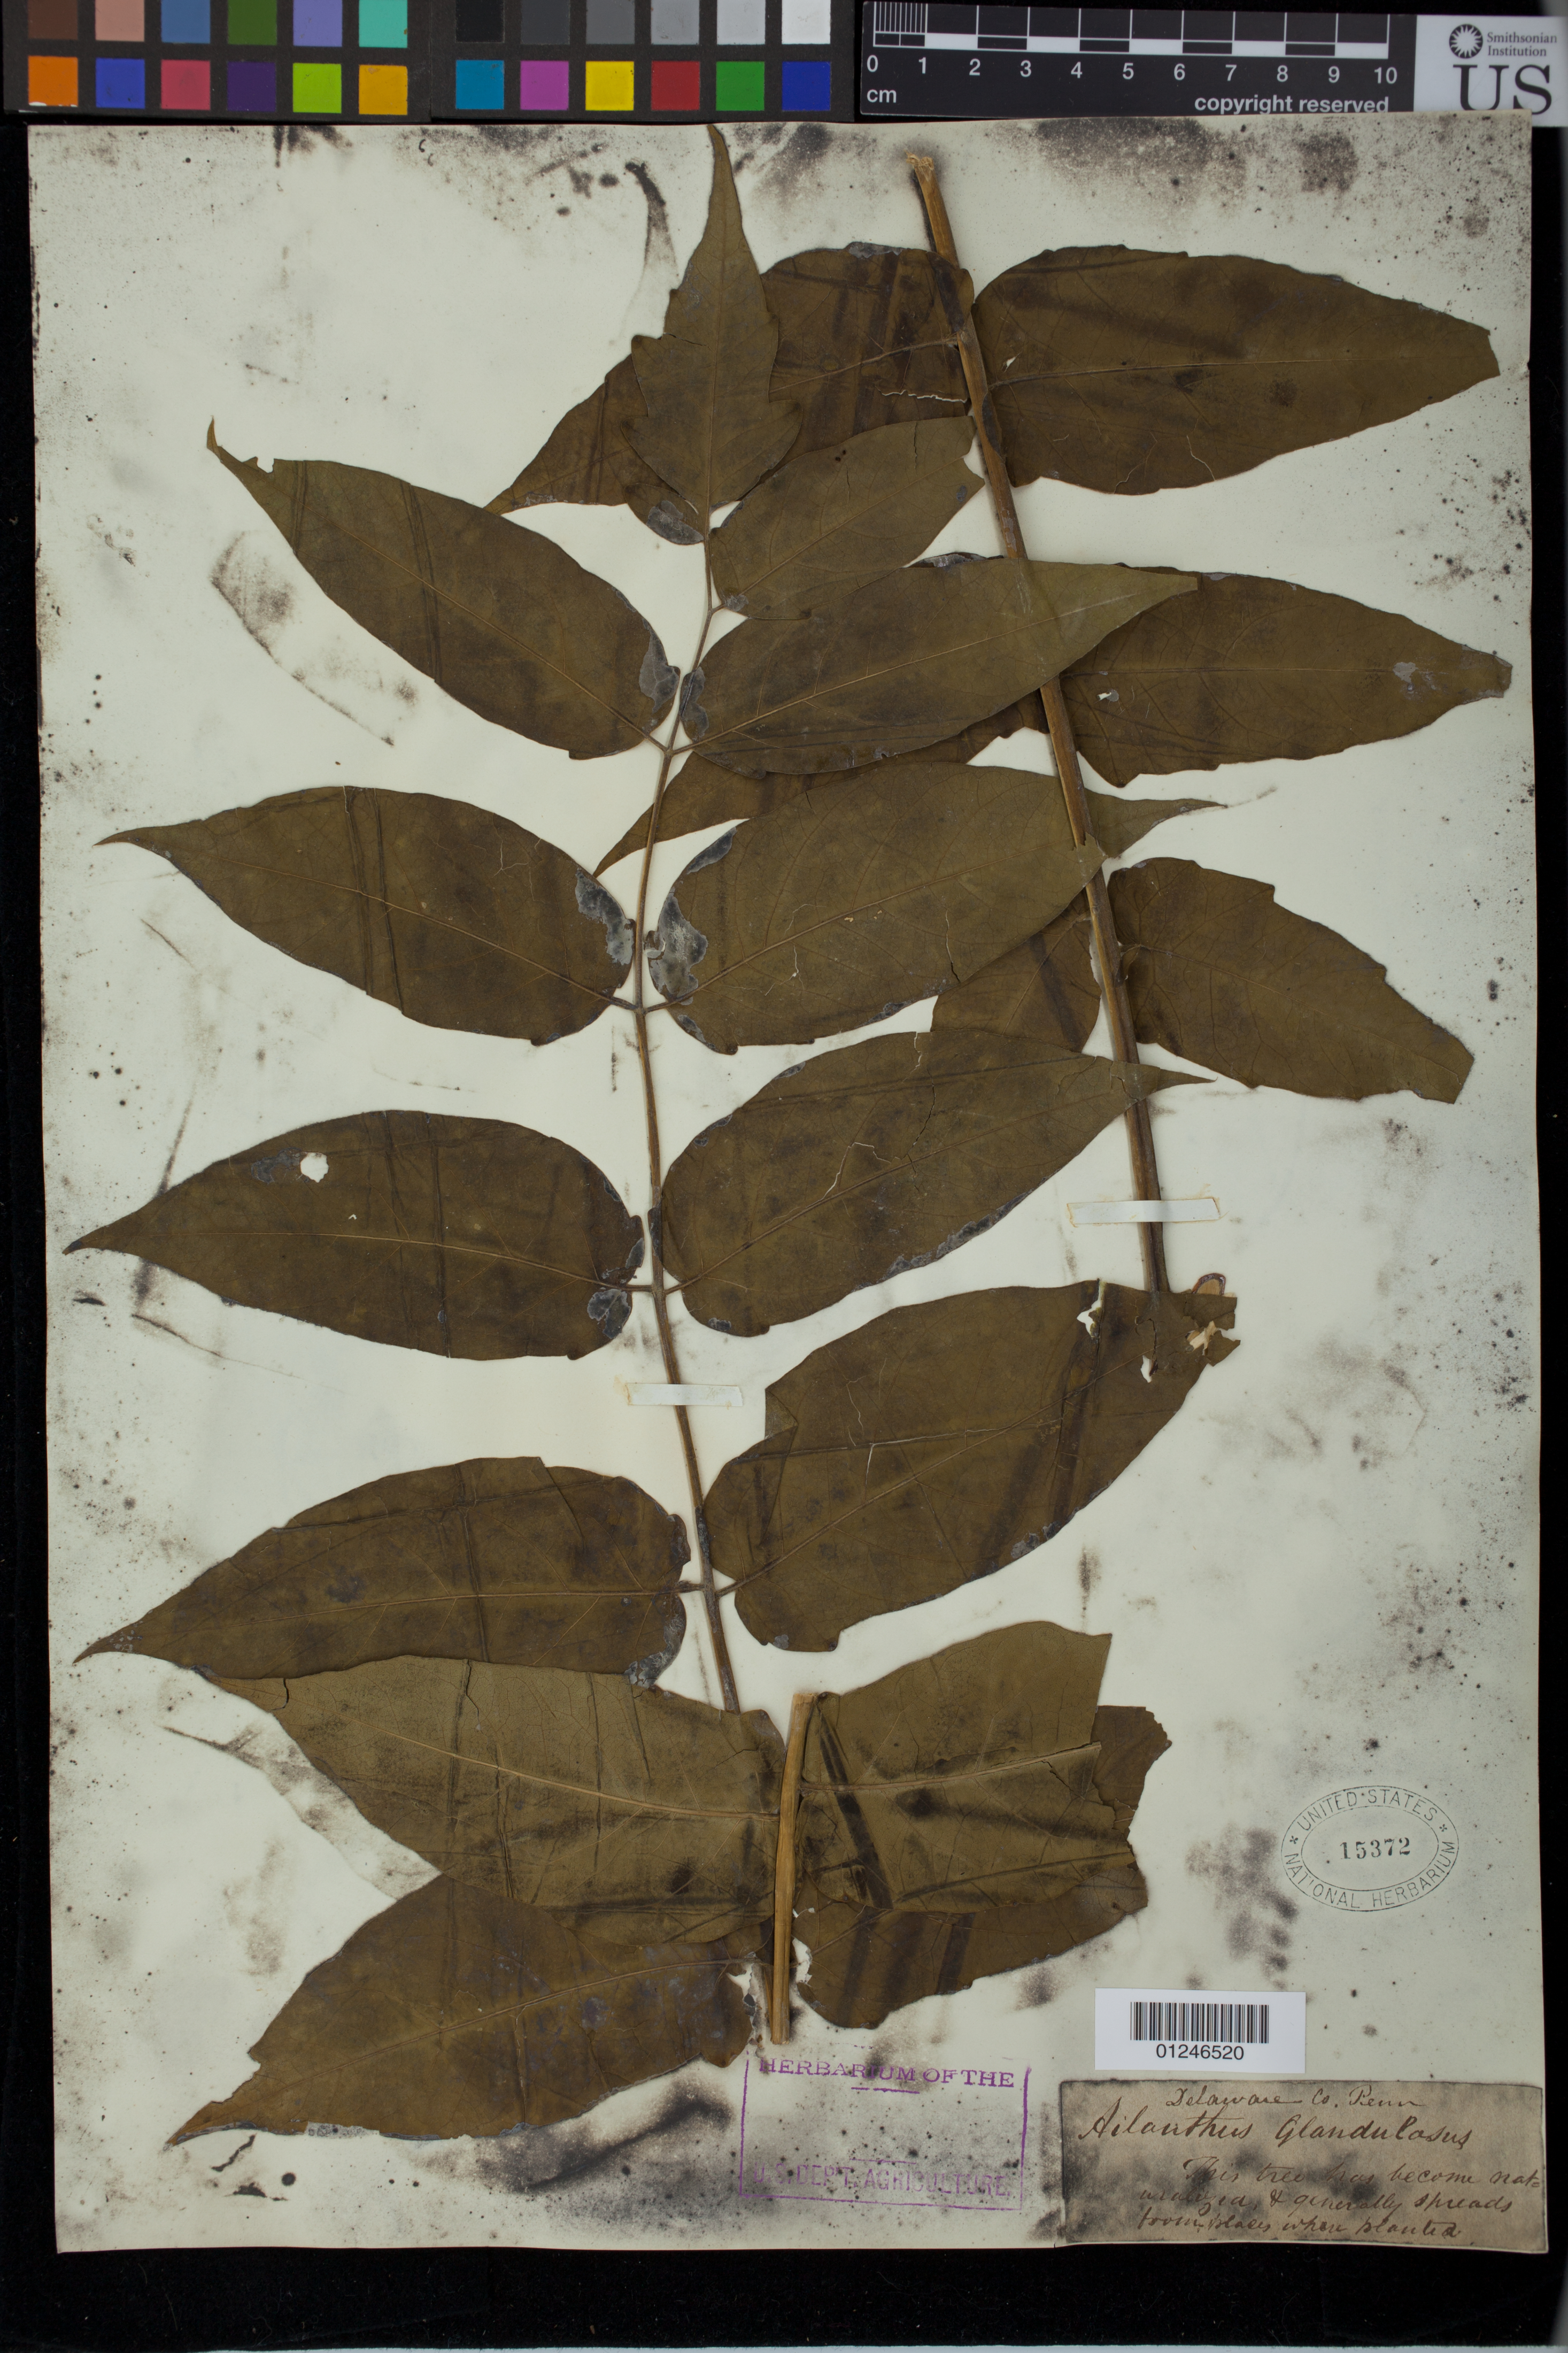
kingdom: Plantae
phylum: Tracheophyta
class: Magnoliopsida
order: Sapindales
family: Simaroubaceae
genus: Ailanthus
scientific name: Ailanthus glandulosa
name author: Desf.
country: United States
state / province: Pennsylvania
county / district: Delaware County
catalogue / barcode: US 15372